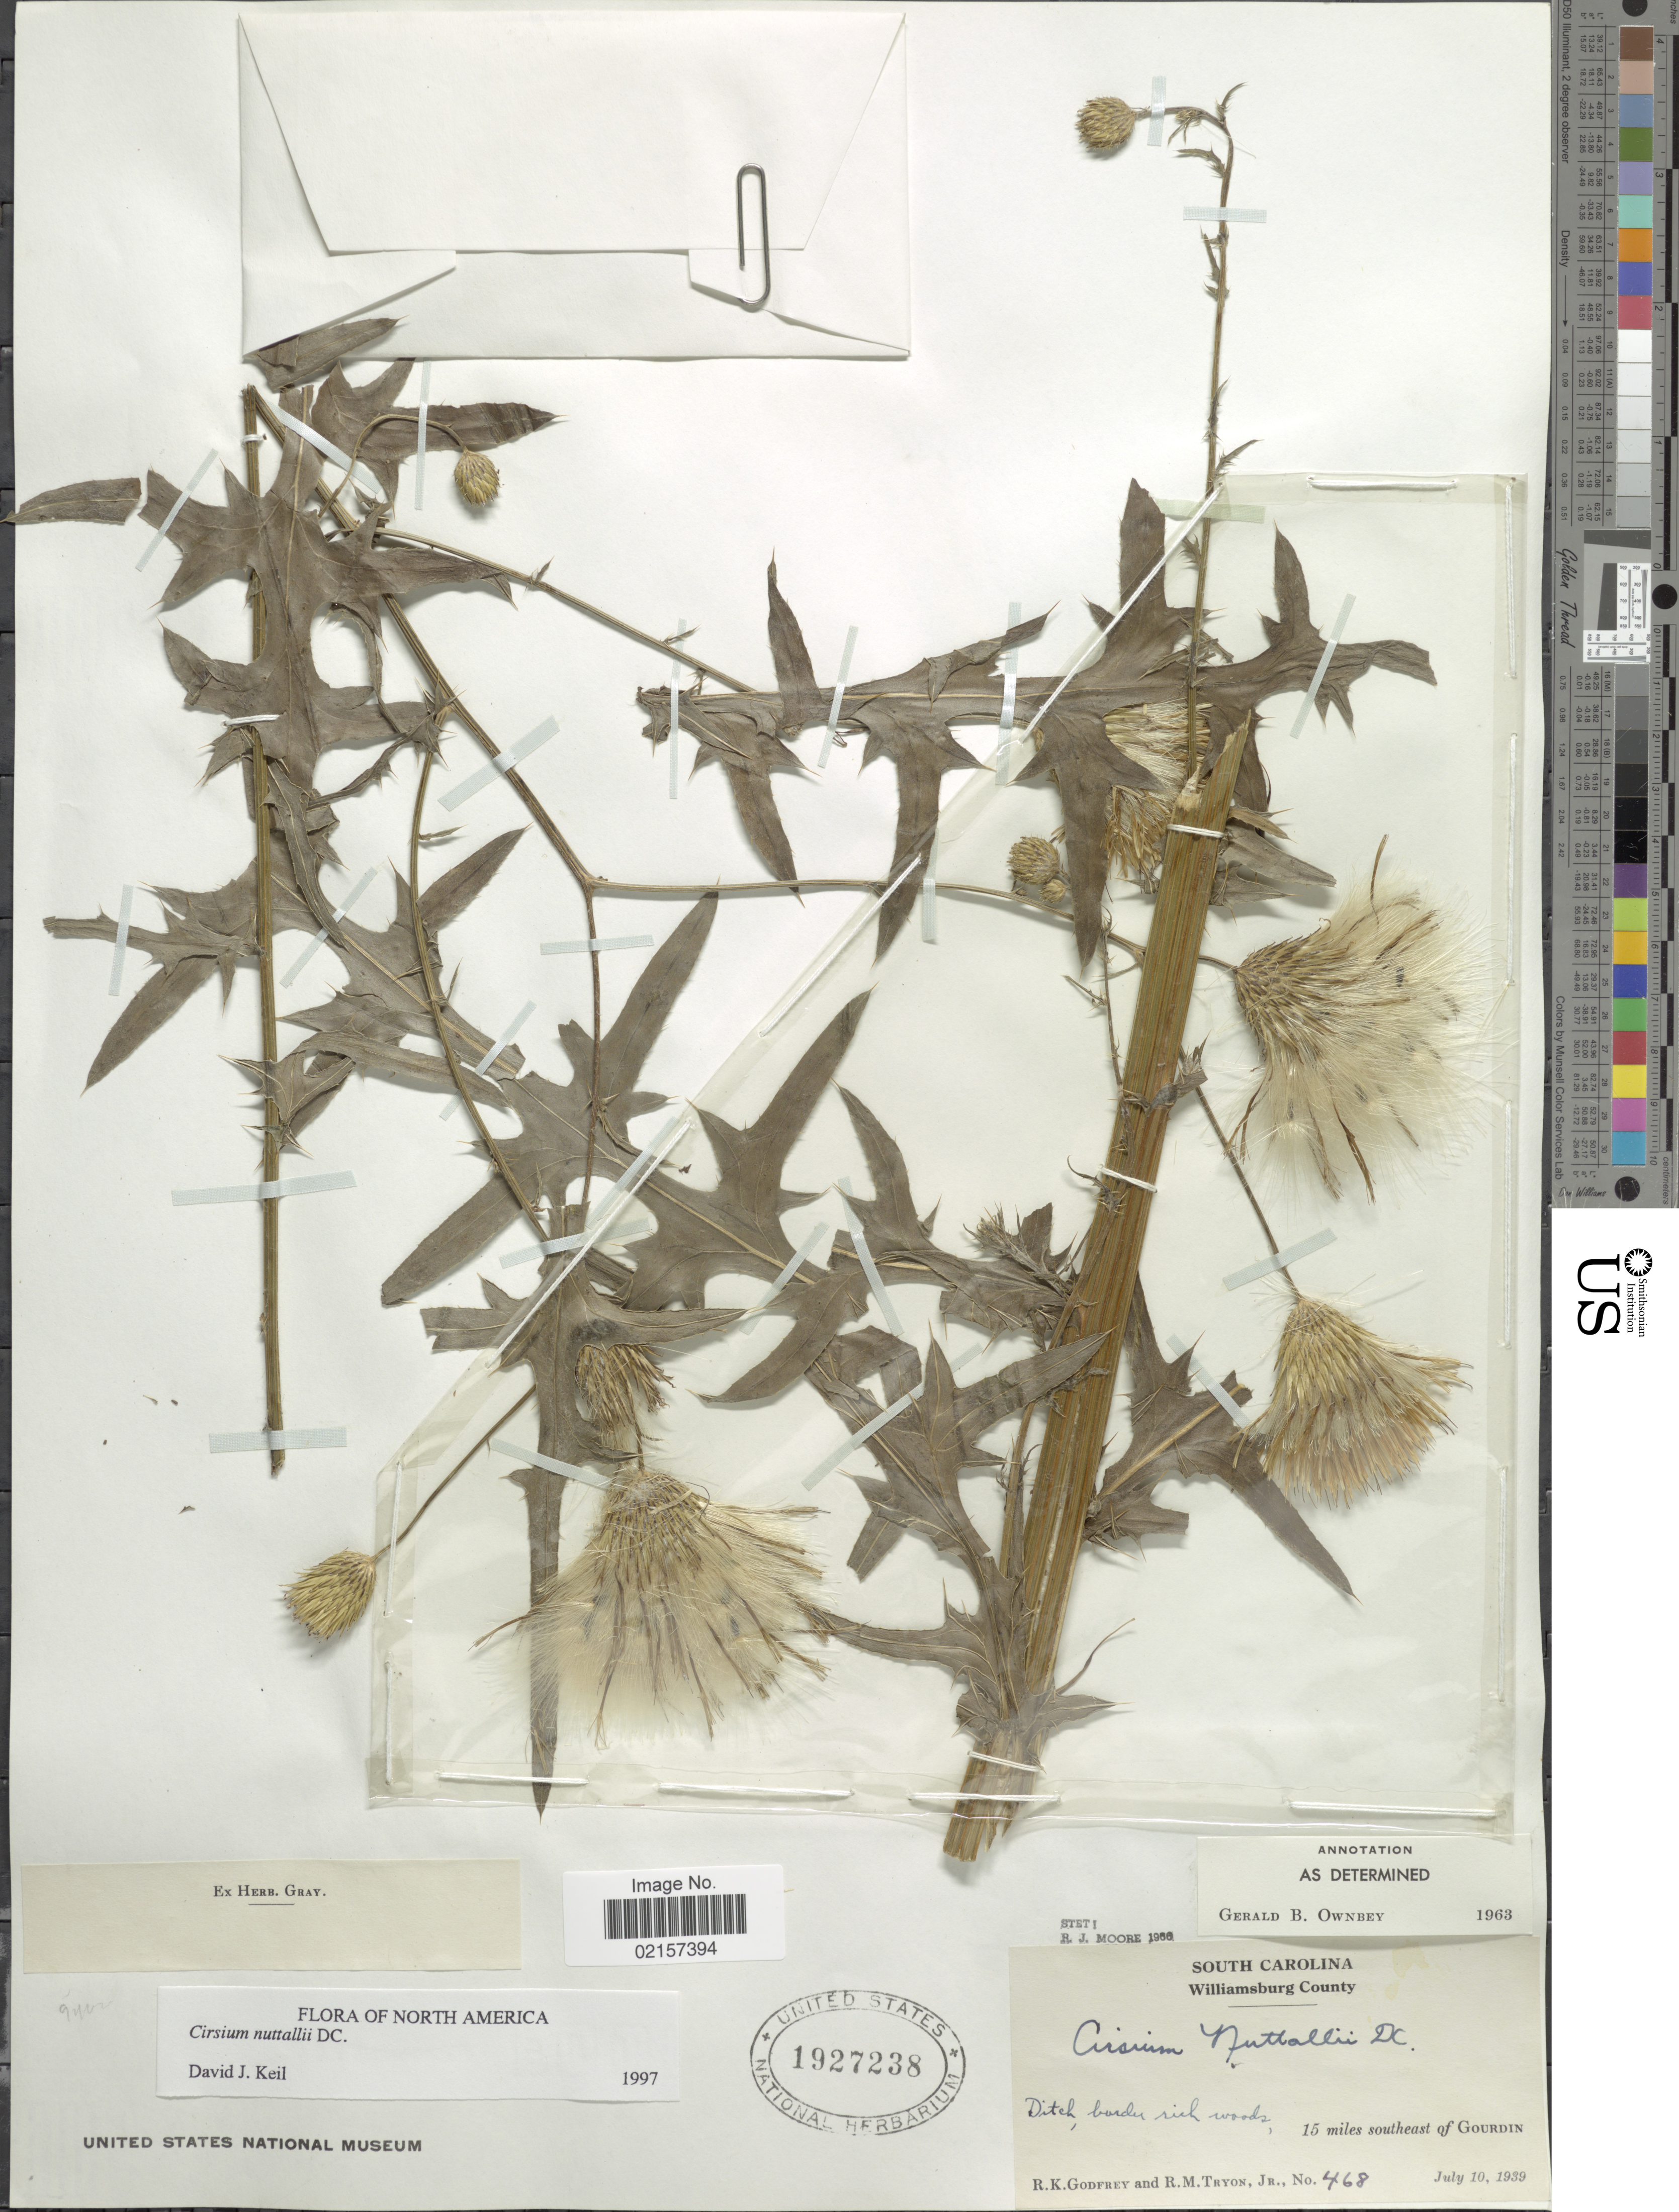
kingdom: Plantae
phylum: Tracheophyta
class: Magnoliopsida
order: Asterales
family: Asteraceae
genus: Cirsium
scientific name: Cirsium nuttali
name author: DC.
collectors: R. K. Godfrey & R. M. Tryon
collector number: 468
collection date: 1939-07-10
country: United States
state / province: South Carolina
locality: Williamsburg County, ditch, border rich woods, 15 miles southeast of Gourdin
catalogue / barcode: US 1927238